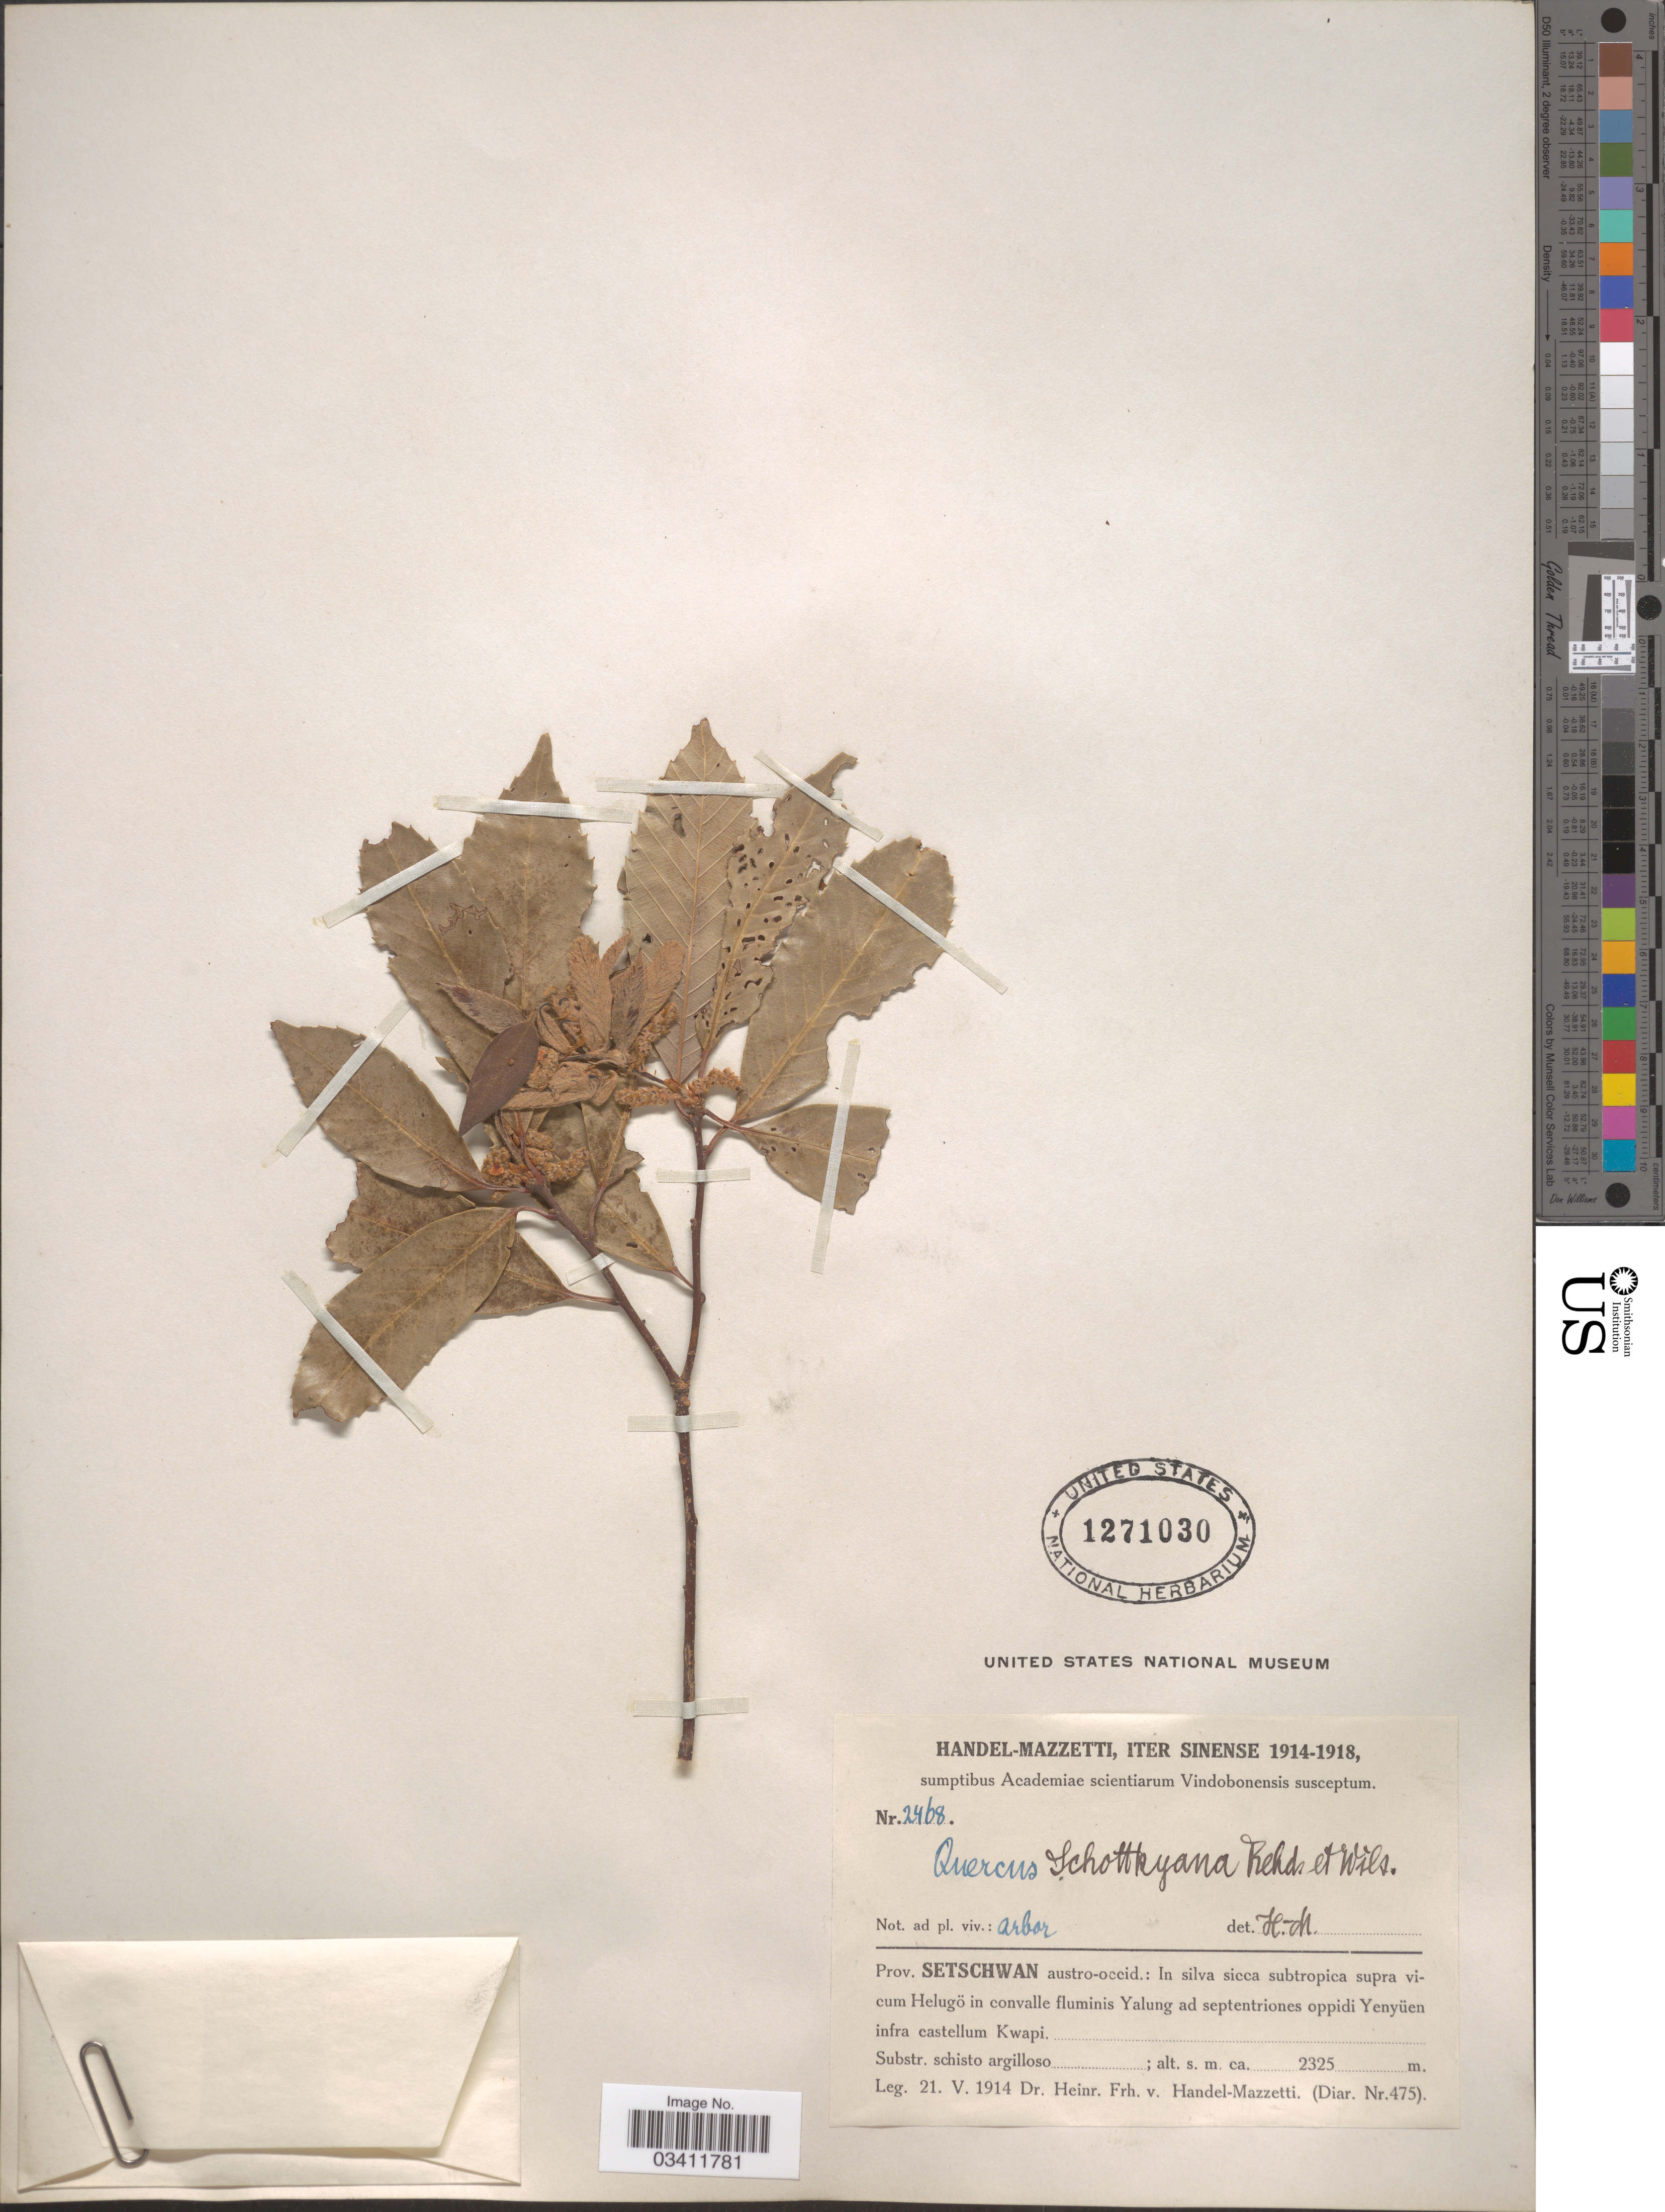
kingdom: Plantae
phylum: Tracheophyta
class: Magnoliopsida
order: Fagales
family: Fagaceae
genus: Quercus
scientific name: Quercus glaucoides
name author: M. Martens & Galeotti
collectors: H. Handel-Mazzetti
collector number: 2468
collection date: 1914-05-21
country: China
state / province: Sichuan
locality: Sinense. Prov. Setschwan austro-occid.: In silva sicca subtropica supra vicum Helugö in convalle fluminis Yalung ad septentriones oppidi Yenyüen infra castellum Kwapi.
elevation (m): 2325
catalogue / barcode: US 1271030